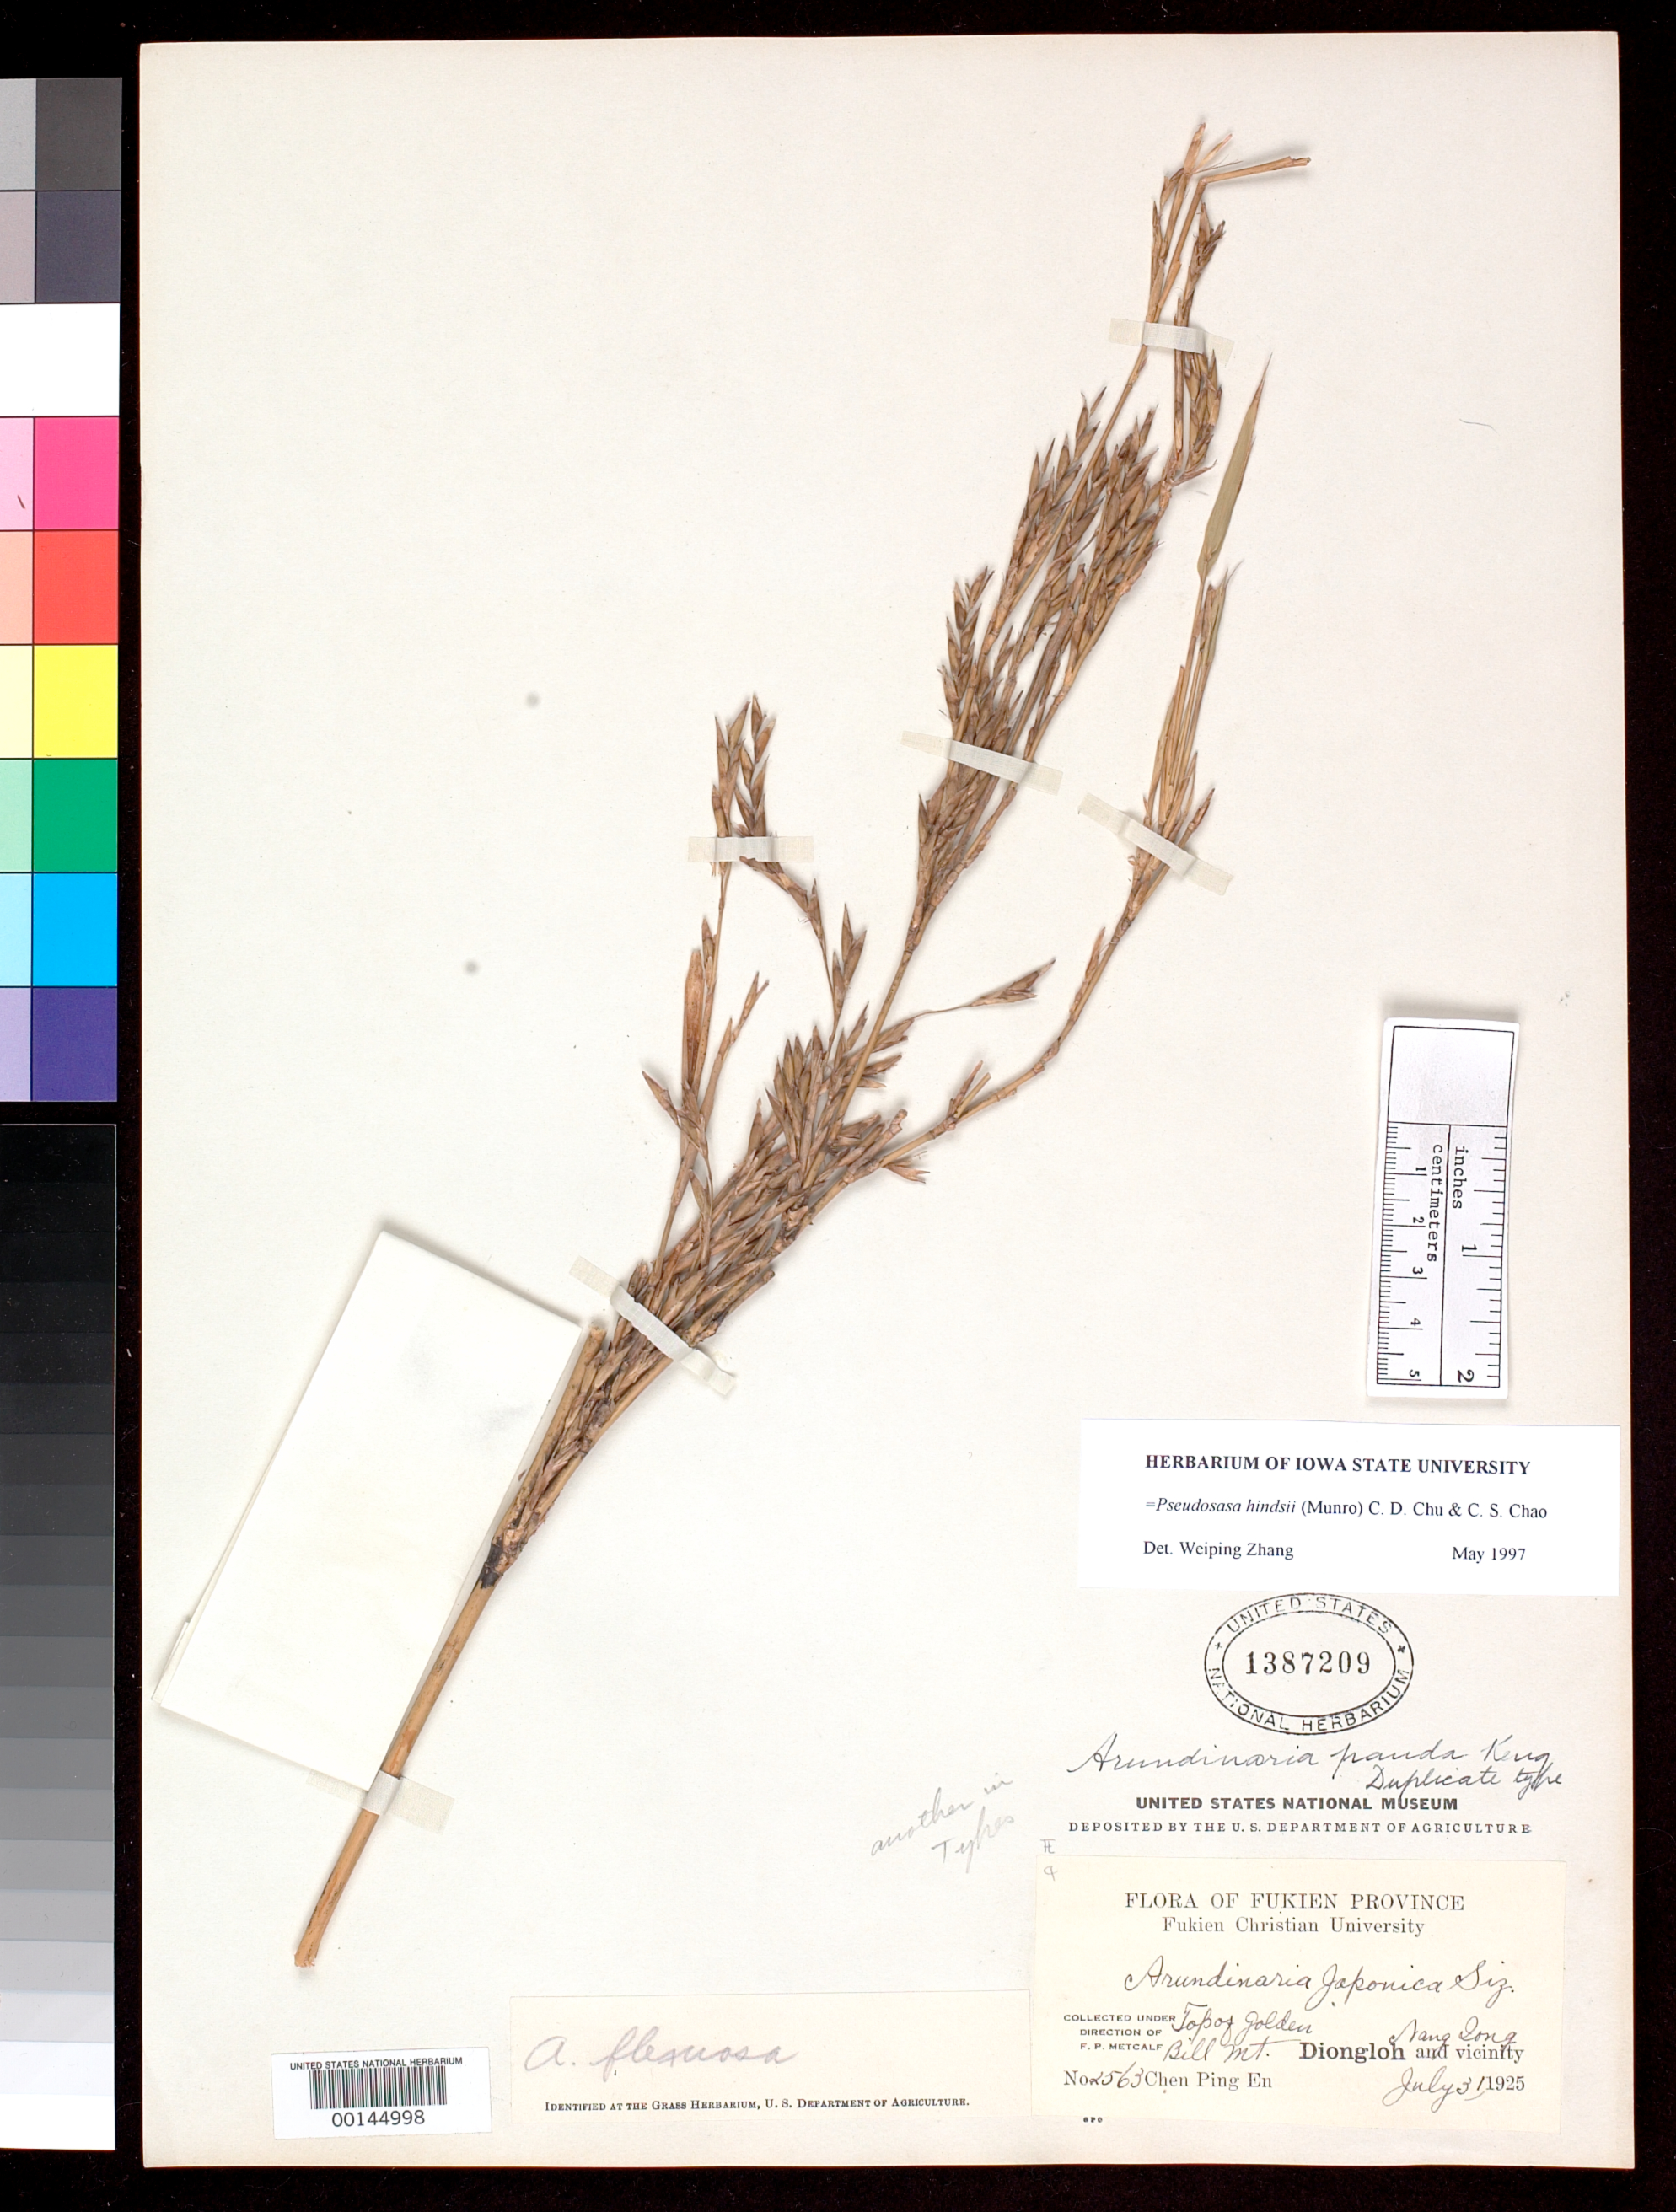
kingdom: Plantae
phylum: Tracheophyta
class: Liliopsida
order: Poales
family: Poaceae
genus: Arundinaria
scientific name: Arundinaria panda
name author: Keng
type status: Isotype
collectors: P. E. Chen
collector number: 2563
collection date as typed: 31 Jul 1925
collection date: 1925-07-31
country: China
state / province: Fujian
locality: Top of Golden Bill Mt., Dingloh & vicinity.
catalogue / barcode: US 1387209